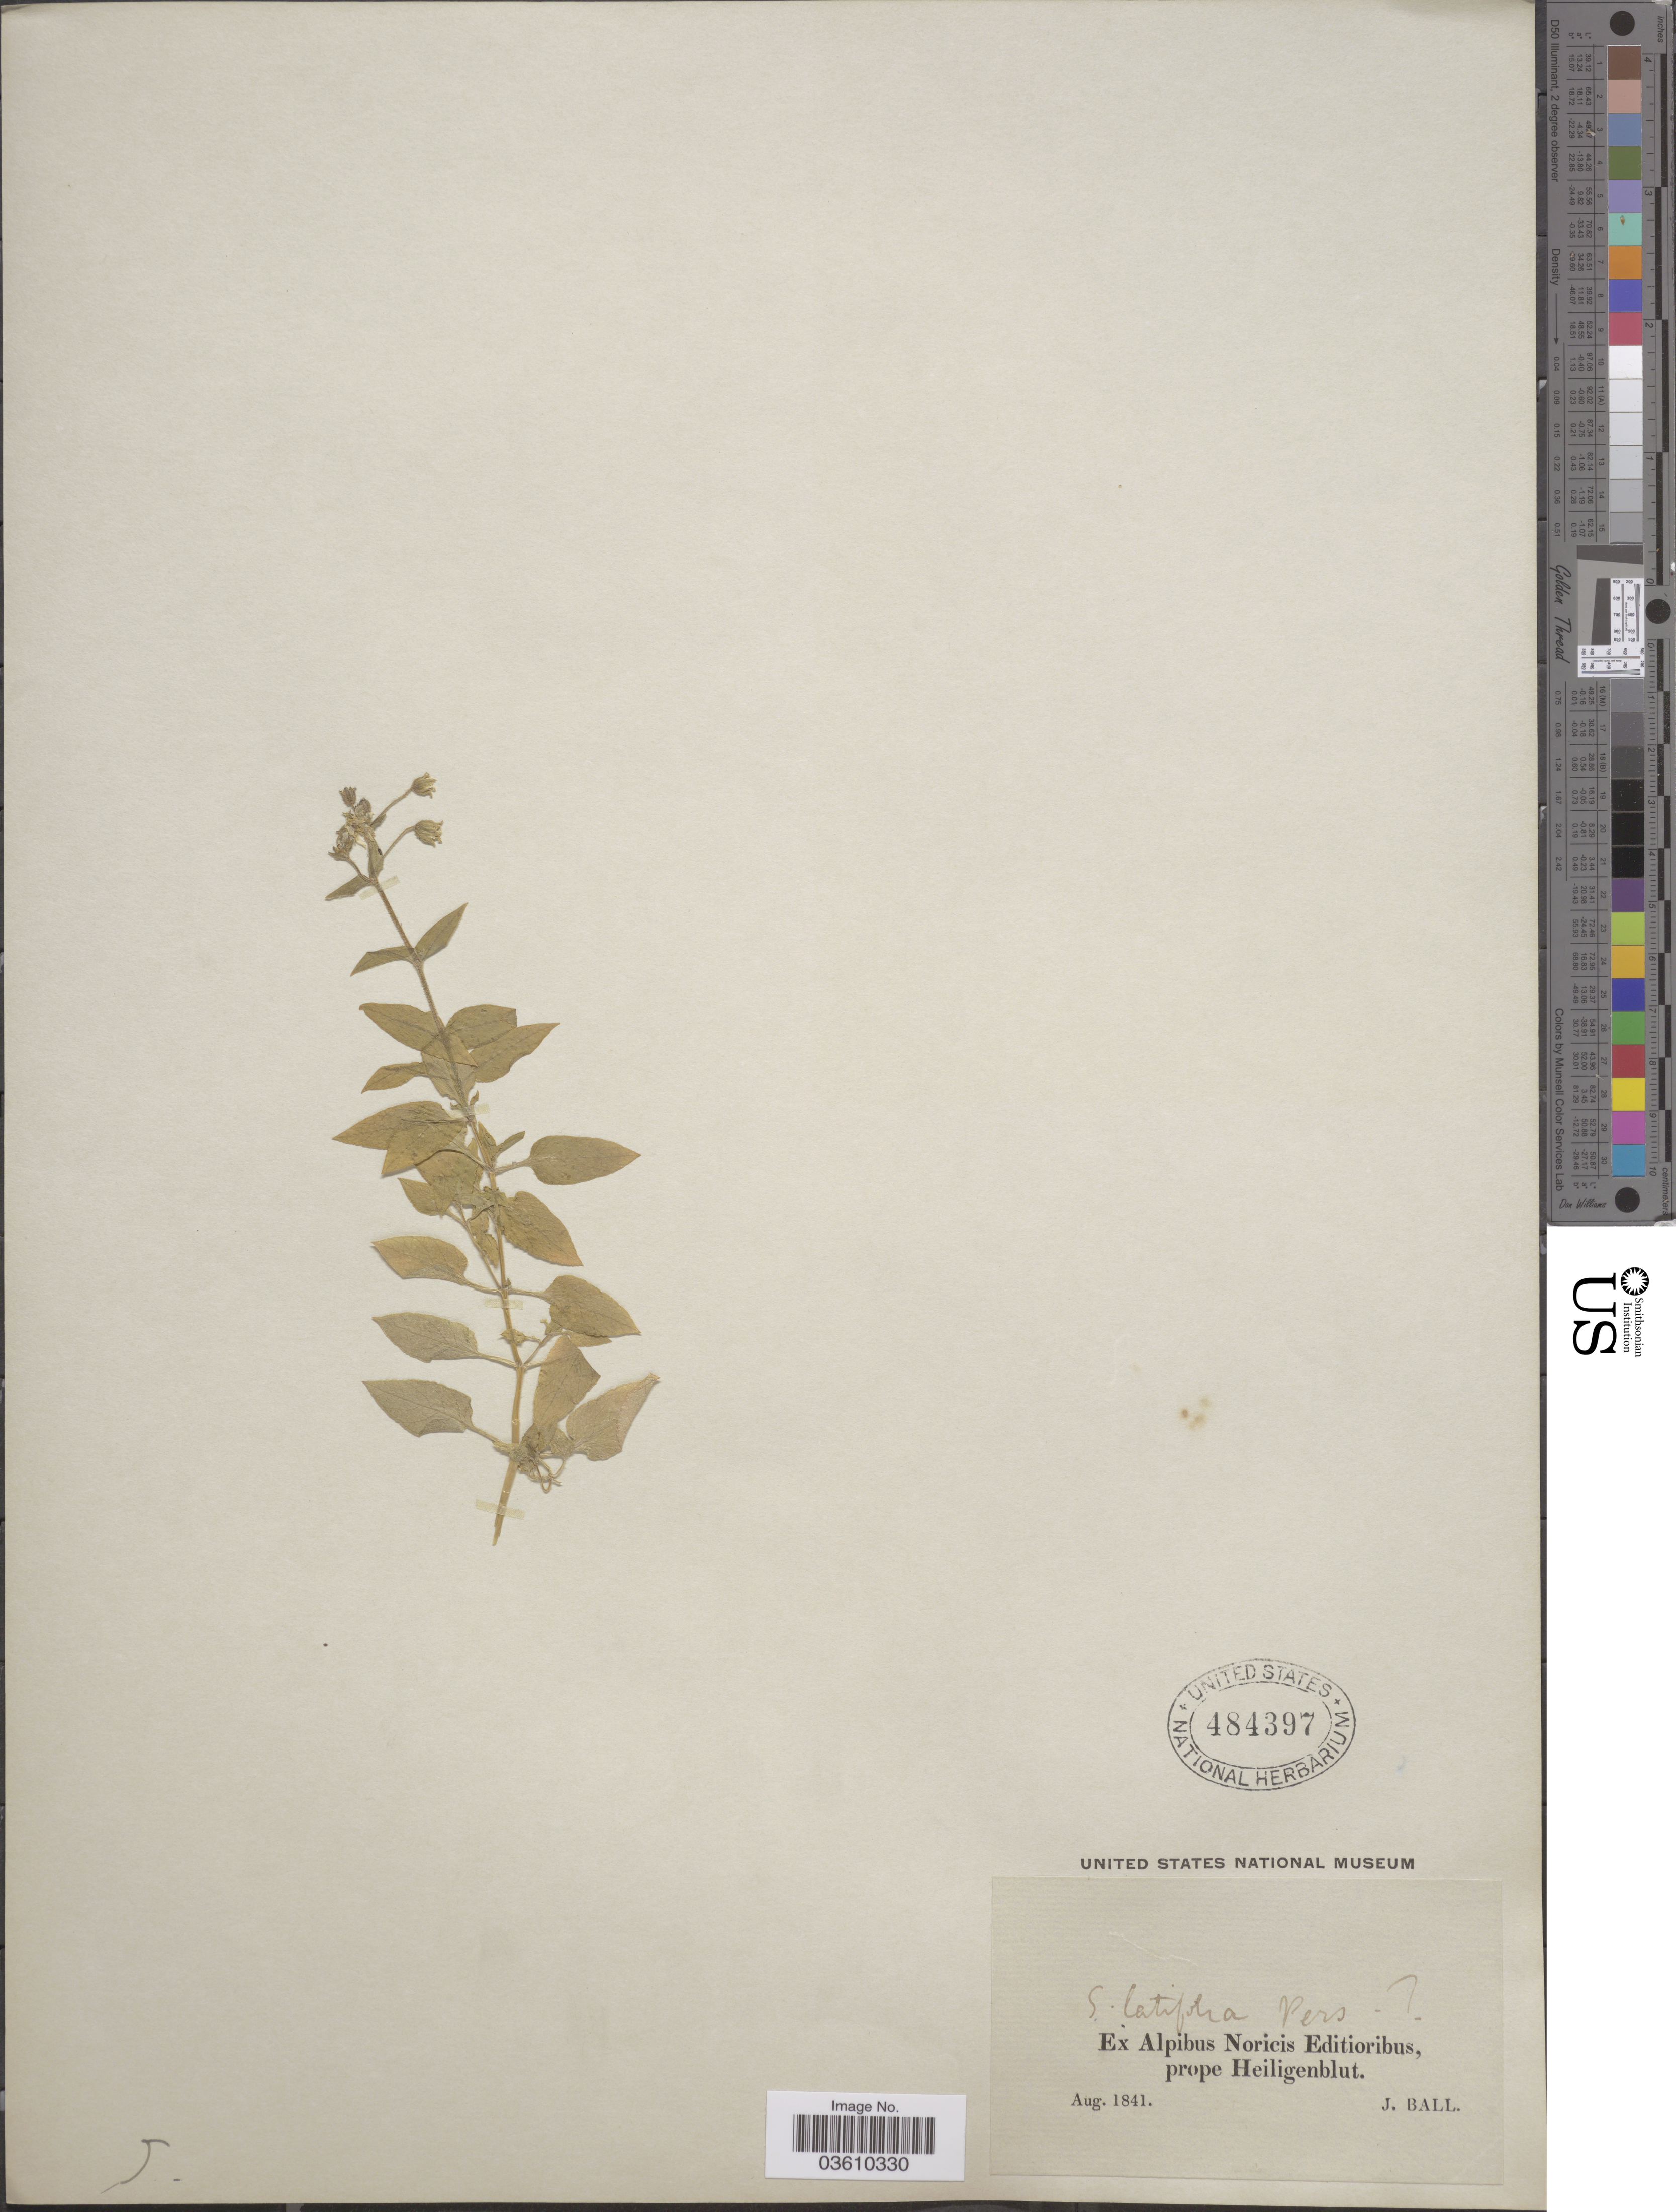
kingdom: Plantae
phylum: Tracheophyta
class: Magnoliopsida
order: Caryophyllales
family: Caryophyllaceae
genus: Stellaria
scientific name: Stellaria media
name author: (L.) Vill.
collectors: J. Ball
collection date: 1841-08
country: Austria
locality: Ex Alpibus Noricis Editioribus, prope Heiligenblut.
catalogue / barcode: US 484397